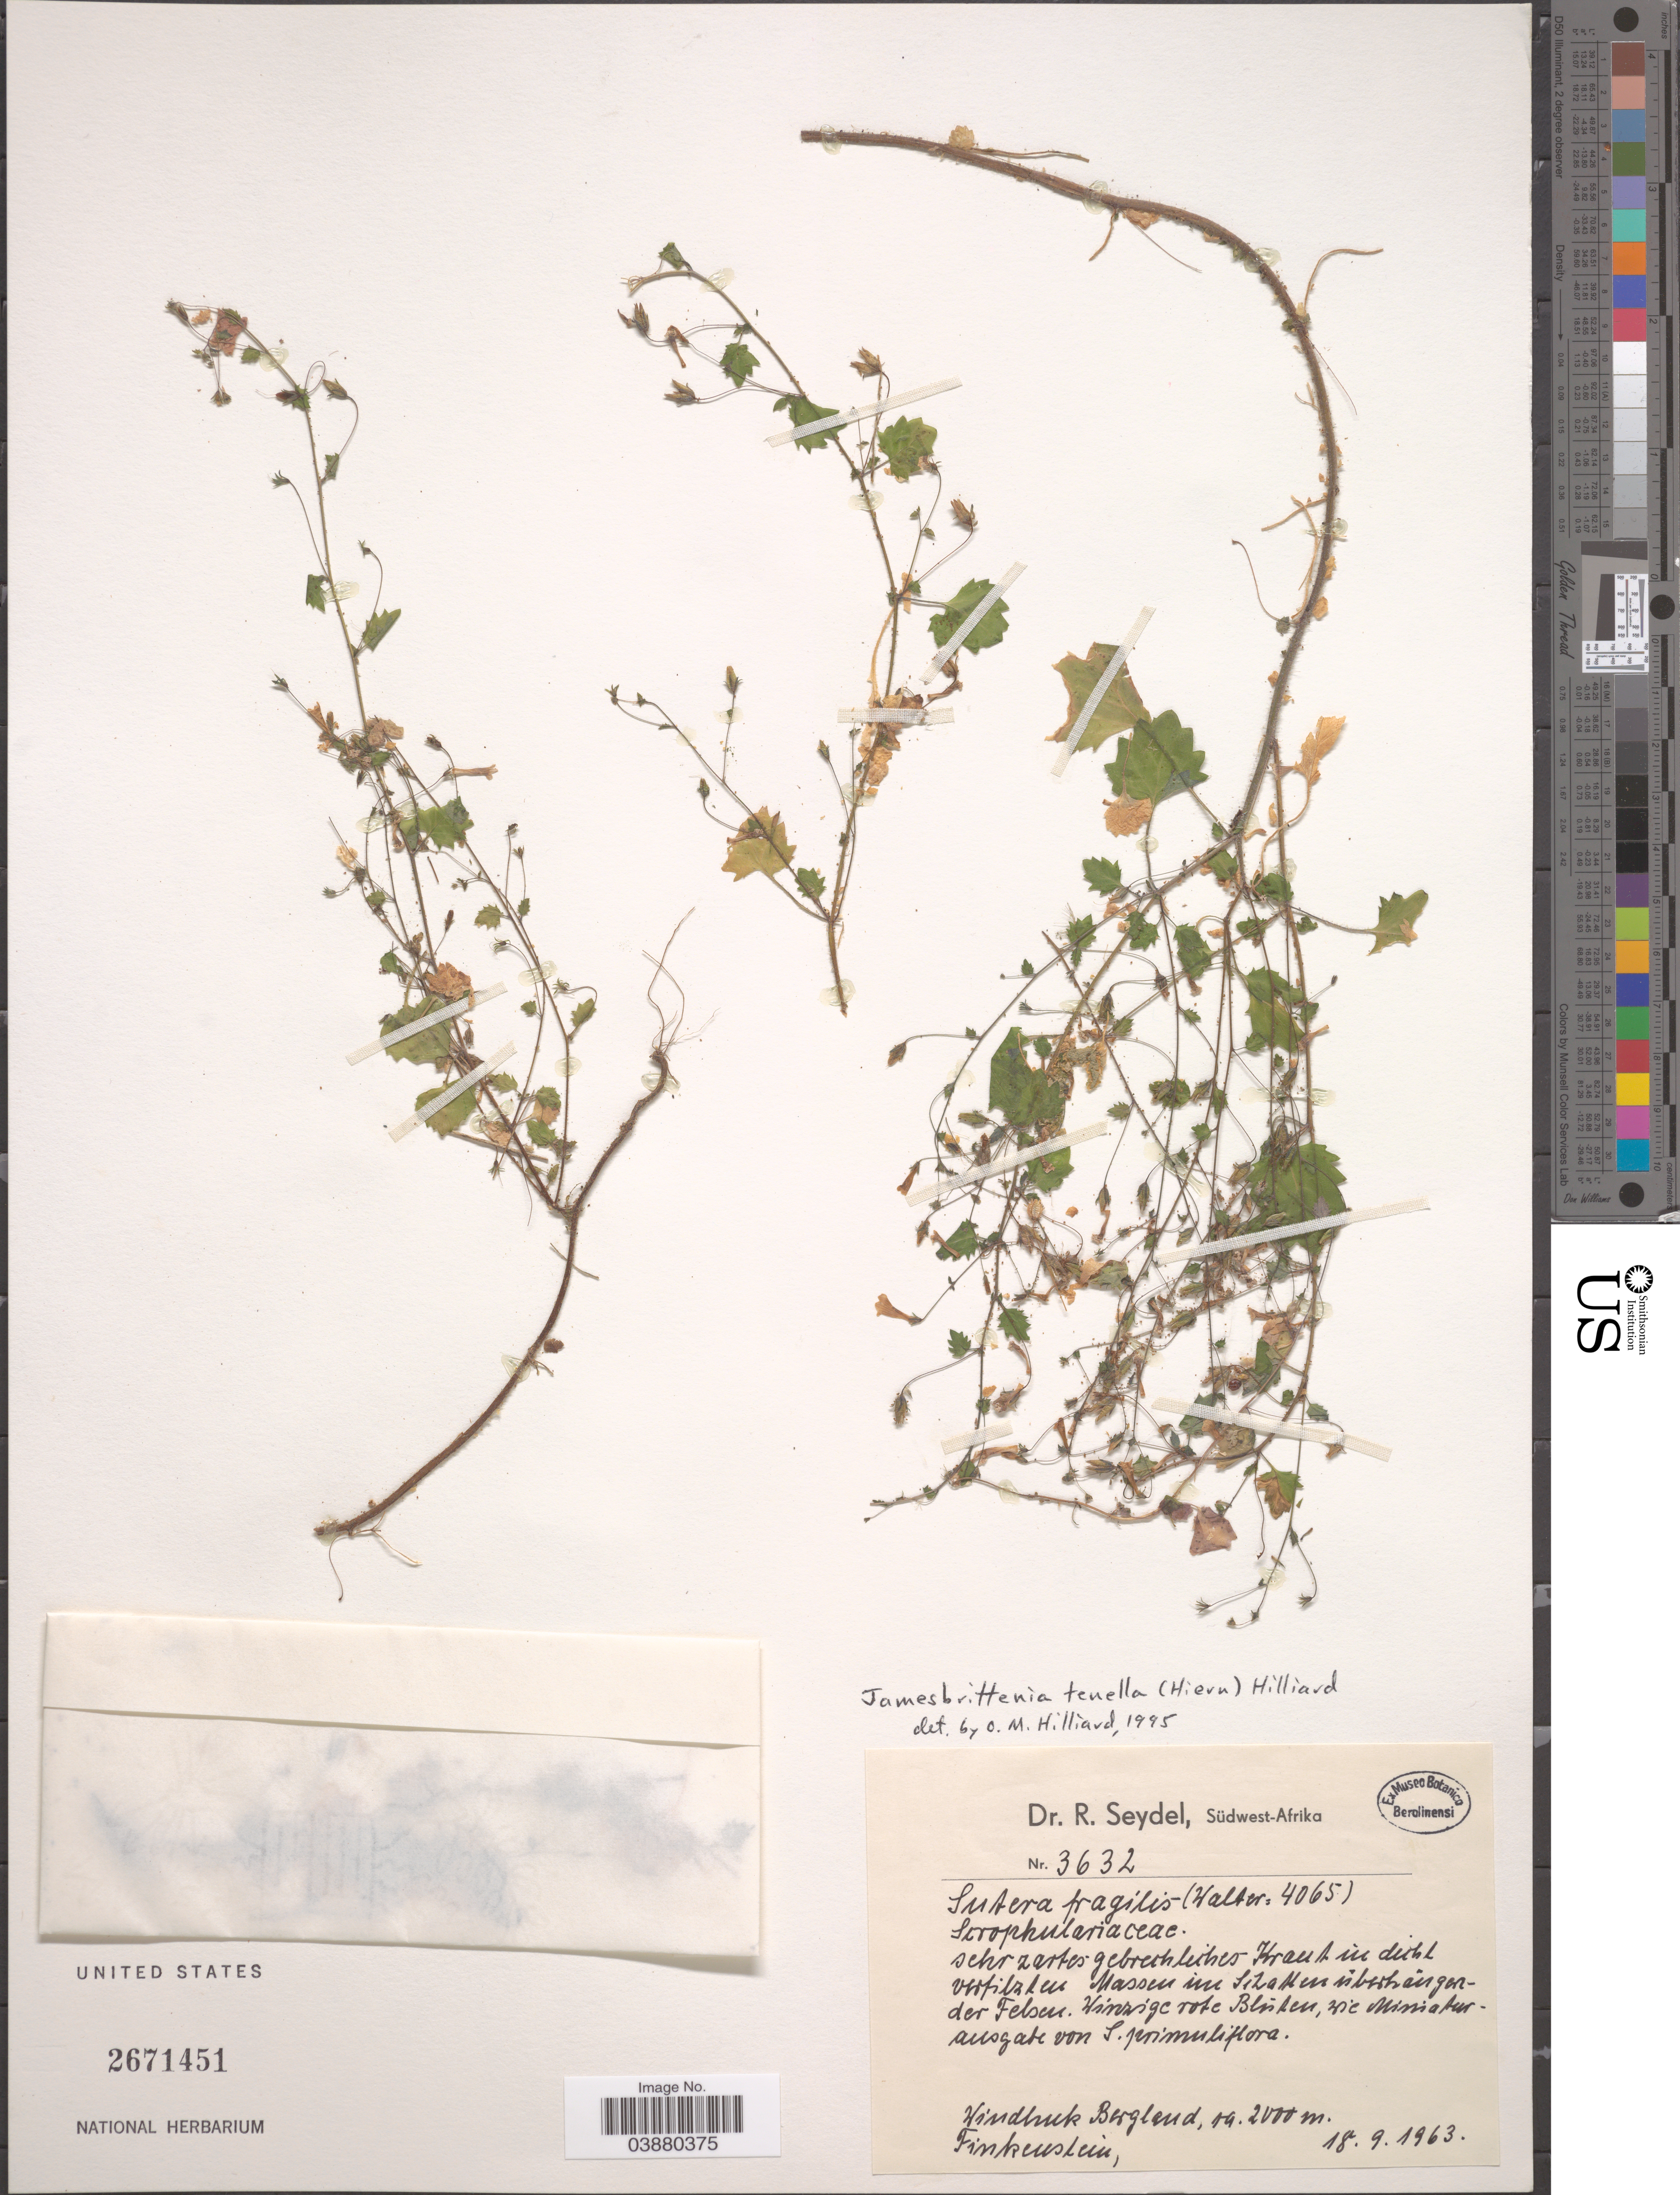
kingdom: Plantae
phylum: Tracheophyta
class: Magnoliopsida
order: Lamiales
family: Scrophulariaceae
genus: Jamesbrittenia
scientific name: Jamesbrittenia tenella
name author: (Hiern) Hilliard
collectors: R. Seydel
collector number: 3632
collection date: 1963-09-18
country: Namibia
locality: Südwest-Afrika. Windhuk Bergland, Finkenstein.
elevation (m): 2000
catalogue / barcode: US 2671451